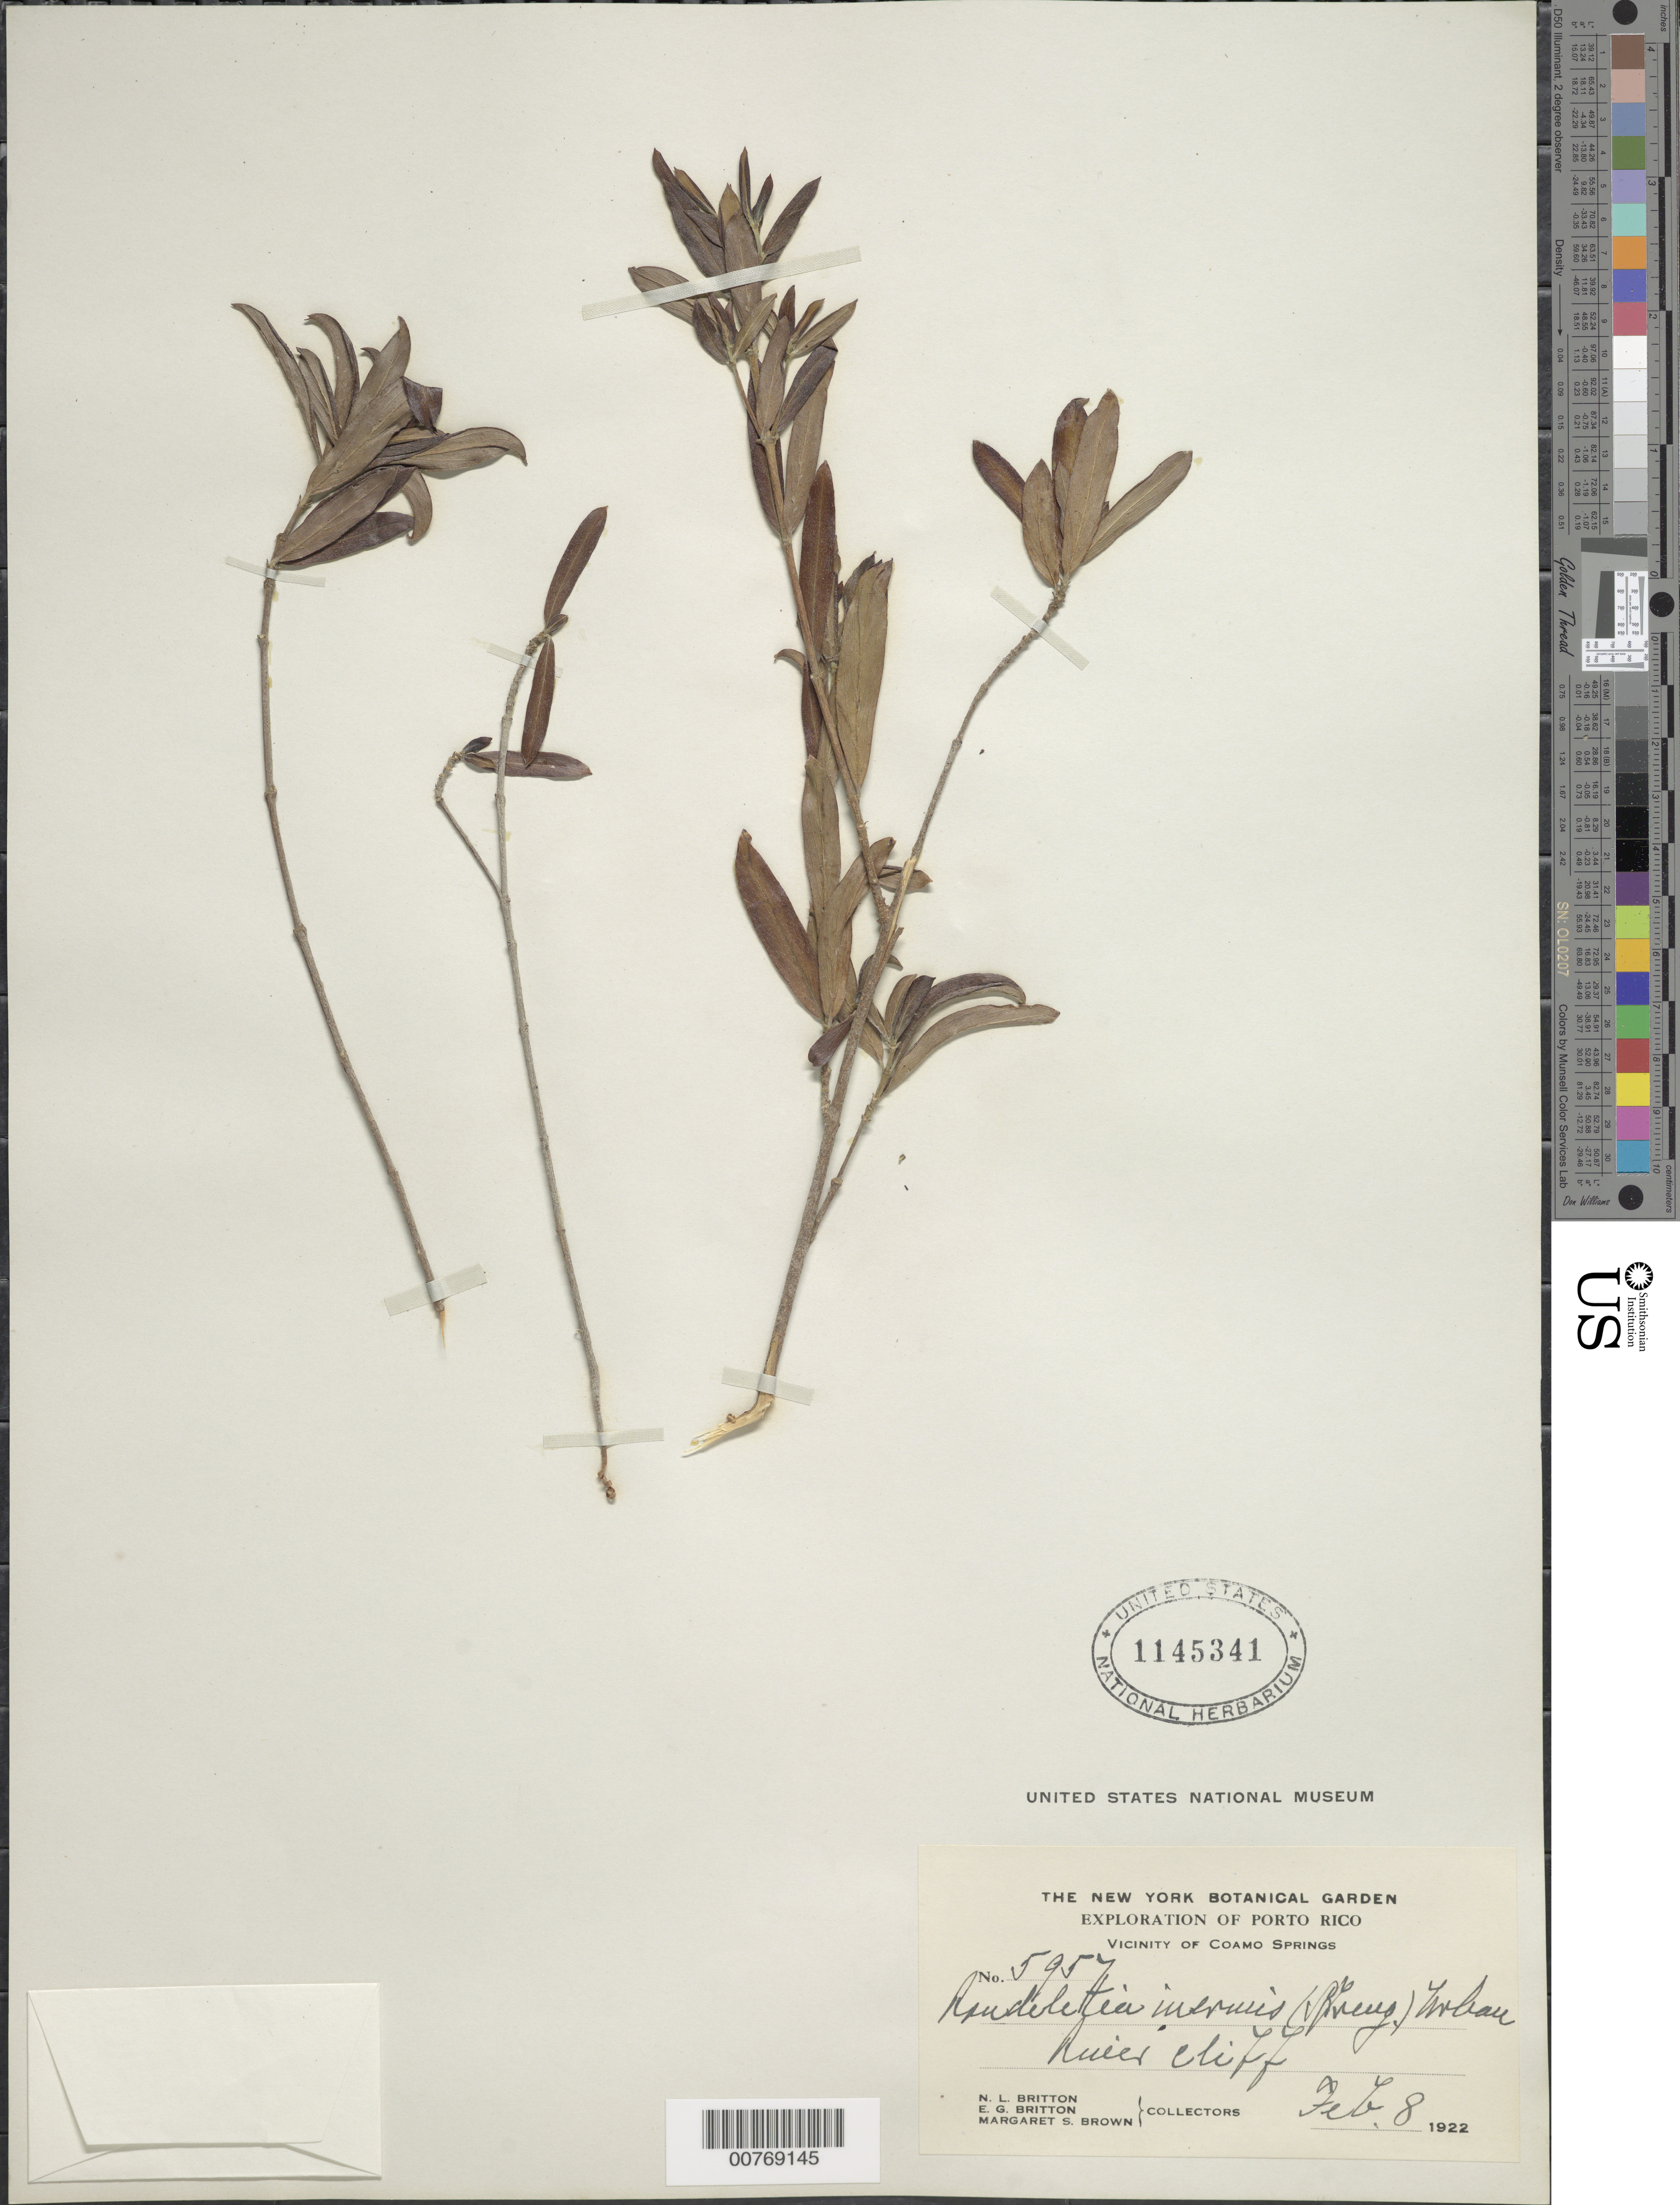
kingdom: Plantae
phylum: Tracheophyta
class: Magnoliopsida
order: Gentianales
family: Rubiaceae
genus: Rondeletia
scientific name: Rondeletia inermis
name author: (Spreng.) Krug & Urb.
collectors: N. Britton, E. G. Britton & M. S. Brown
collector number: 5957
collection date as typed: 08 Feb 1922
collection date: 1922-02-08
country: Puerto Rico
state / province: Coamo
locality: Vicinity of Coamo Springs; river cliff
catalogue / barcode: US 1145341